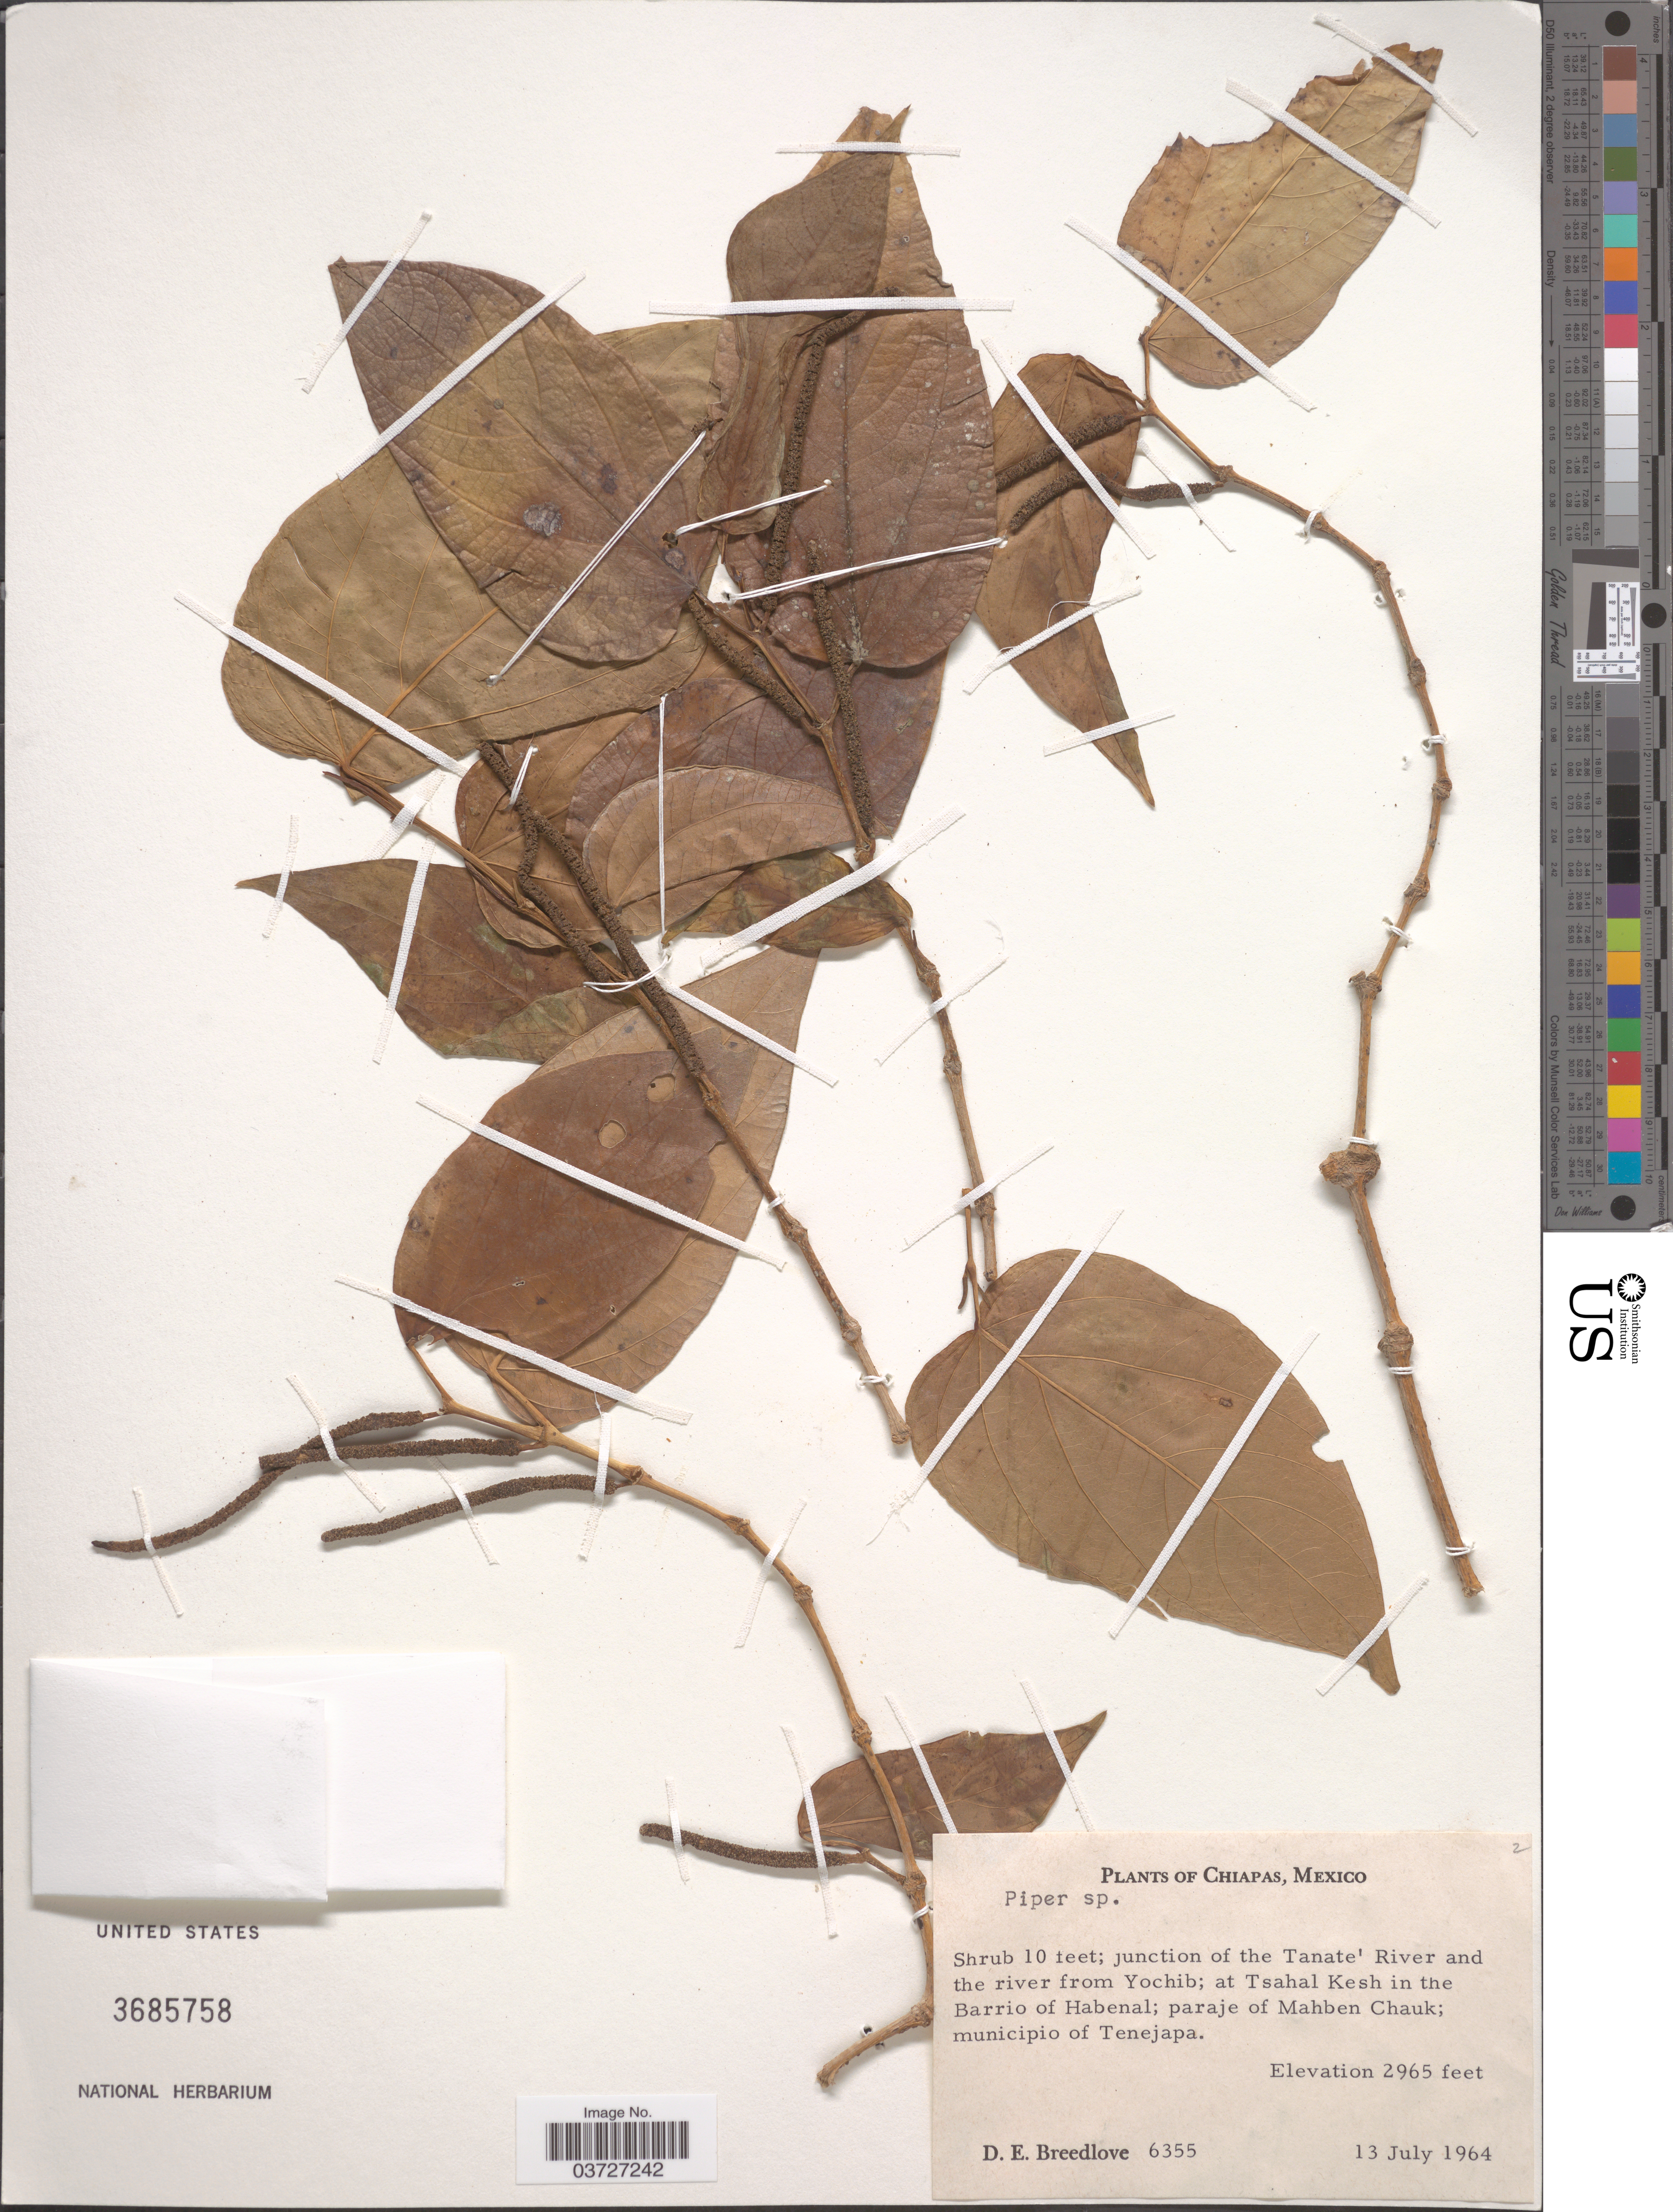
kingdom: Plantae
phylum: Tracheophyta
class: Magnoliopsida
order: Piperales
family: Piperaceae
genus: Piper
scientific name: Piper sp.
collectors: D. E. Breedlove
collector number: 6355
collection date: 1964-07-13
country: Mexico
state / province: Chiapas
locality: Junction of the Tanate' River and the river from Yochib; at Tsahal Kesh in the Barrio of Habenal; paraje of Mahben Chauk; municipio of Tenejapa.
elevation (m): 904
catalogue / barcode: US 3685758